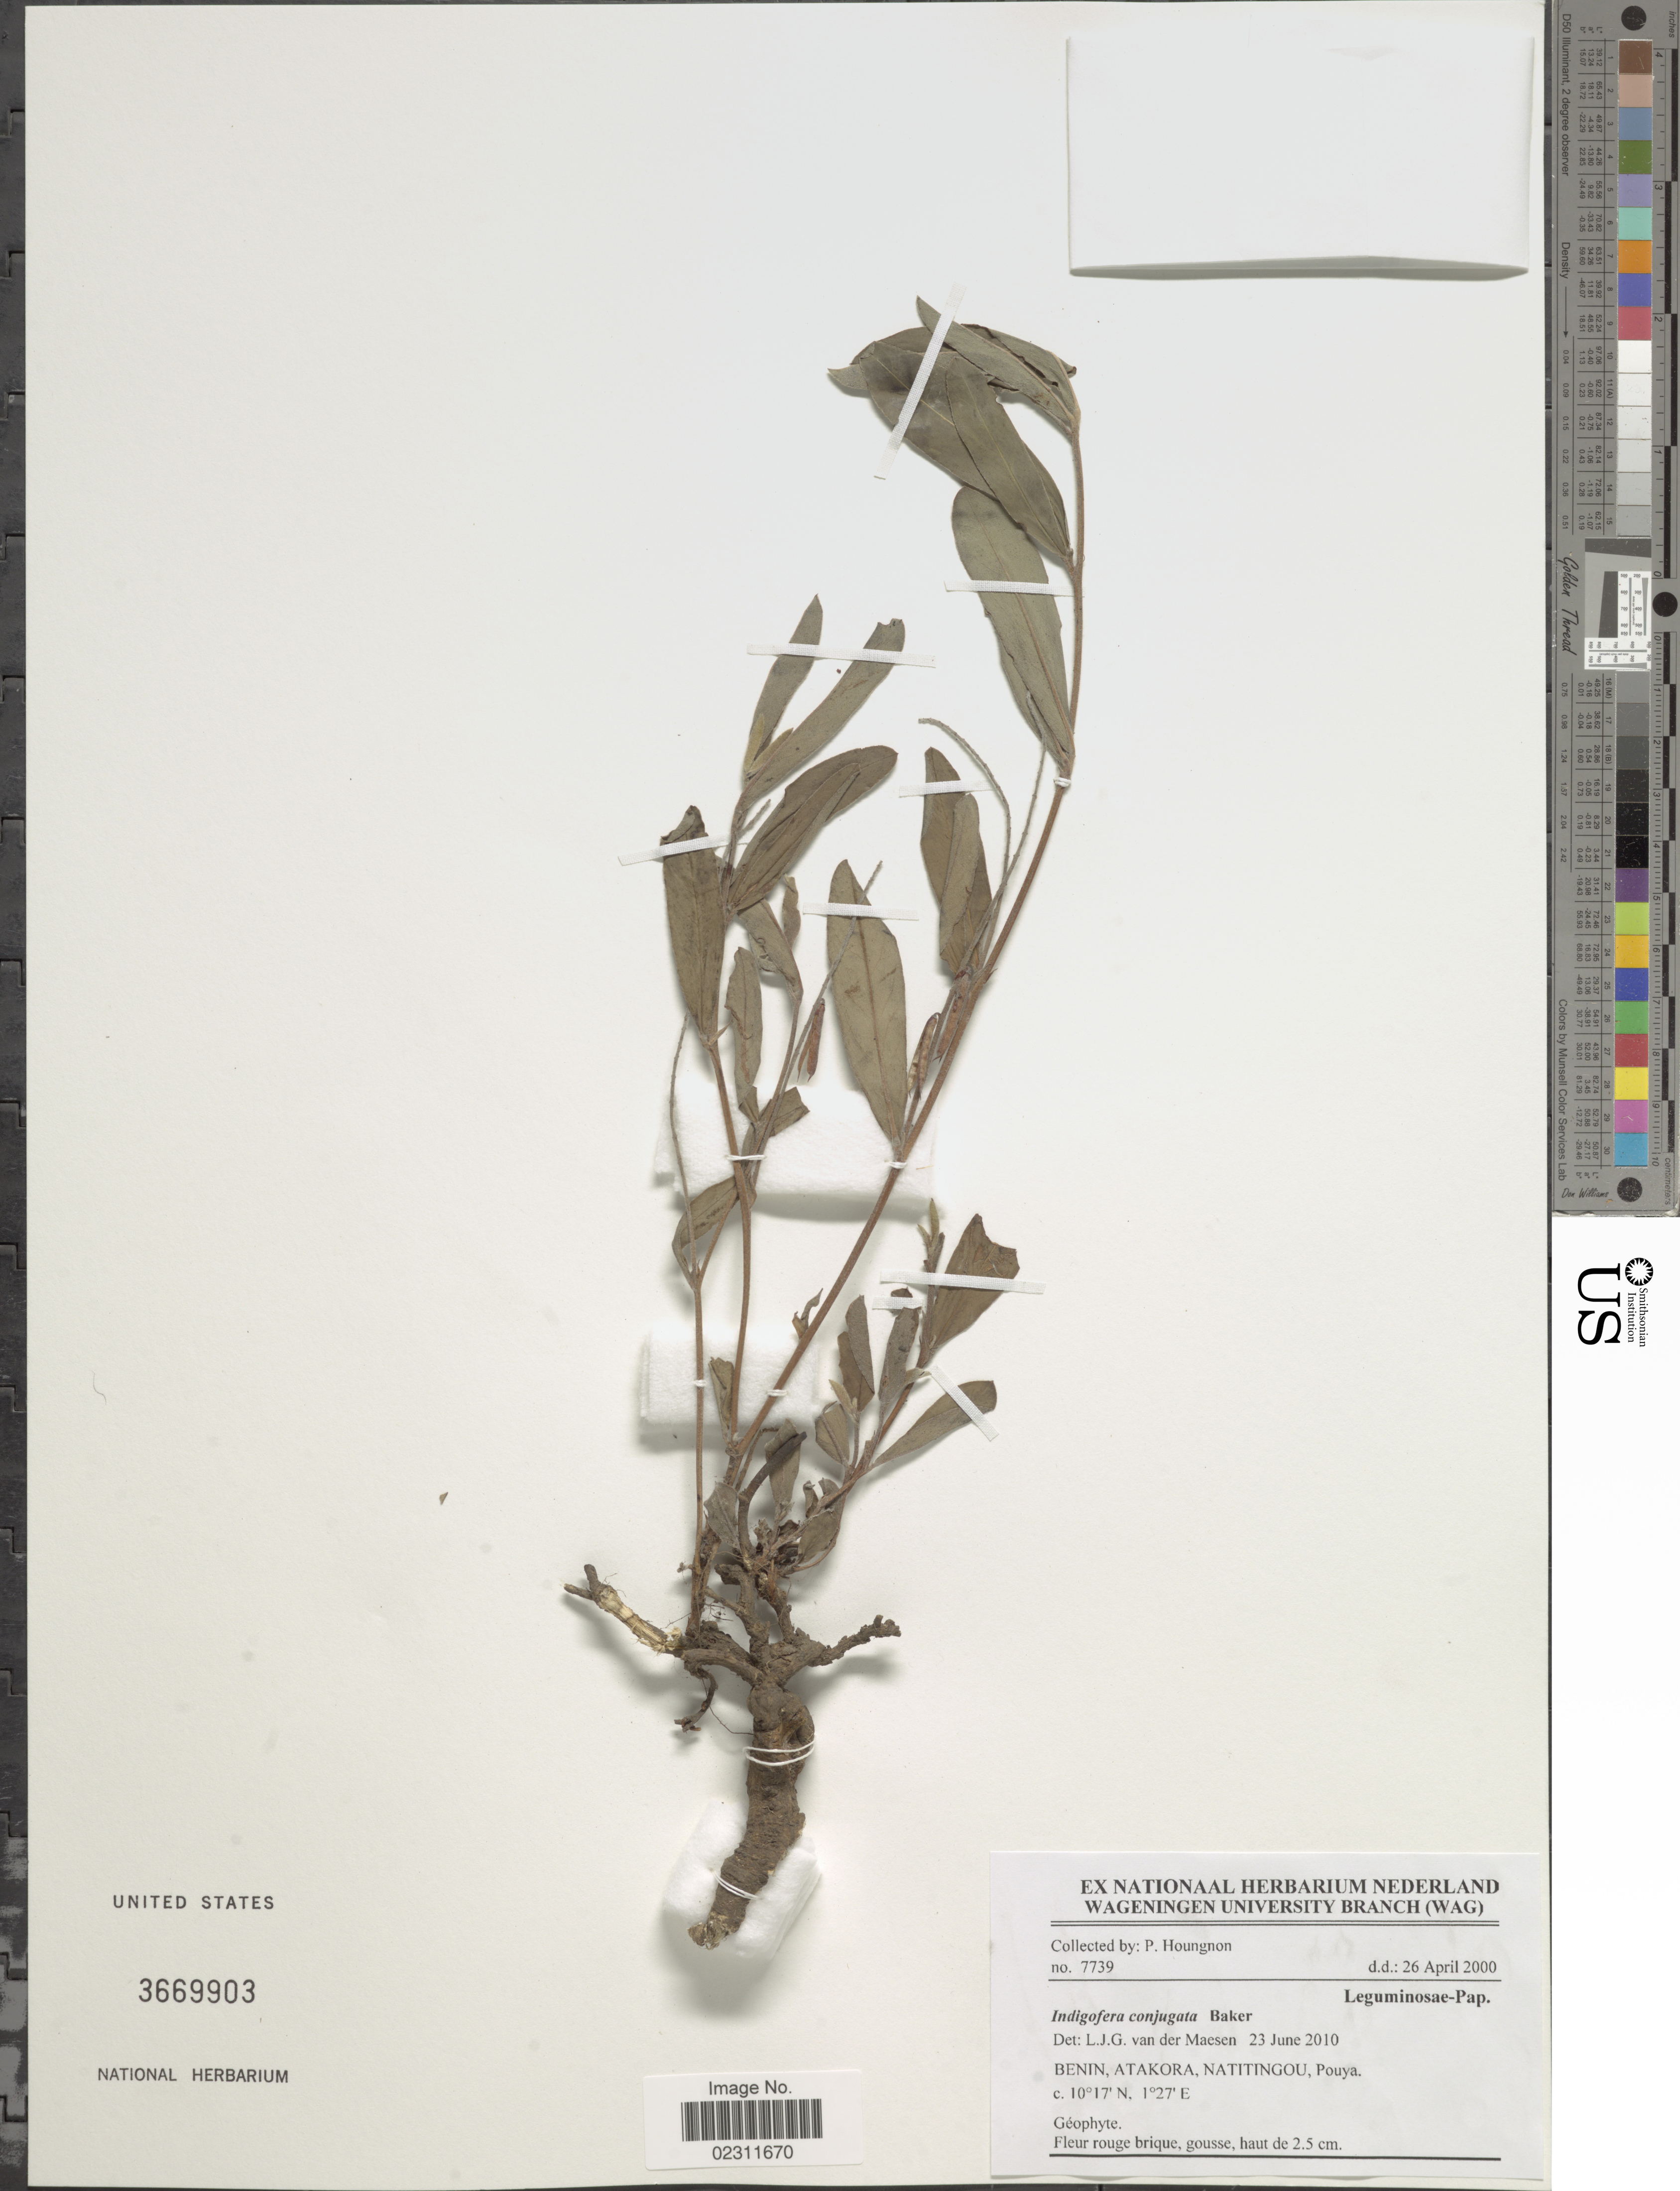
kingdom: Plantae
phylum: Tracheophyta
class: Magnoliopsida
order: Fabales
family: Fabaceae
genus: Indigofera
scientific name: Indigofera conjugata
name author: Baker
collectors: P. Houngnon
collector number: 7739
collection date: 2000-04-26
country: Benin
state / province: Atakora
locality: Natitingou, Pouya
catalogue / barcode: US 3669903